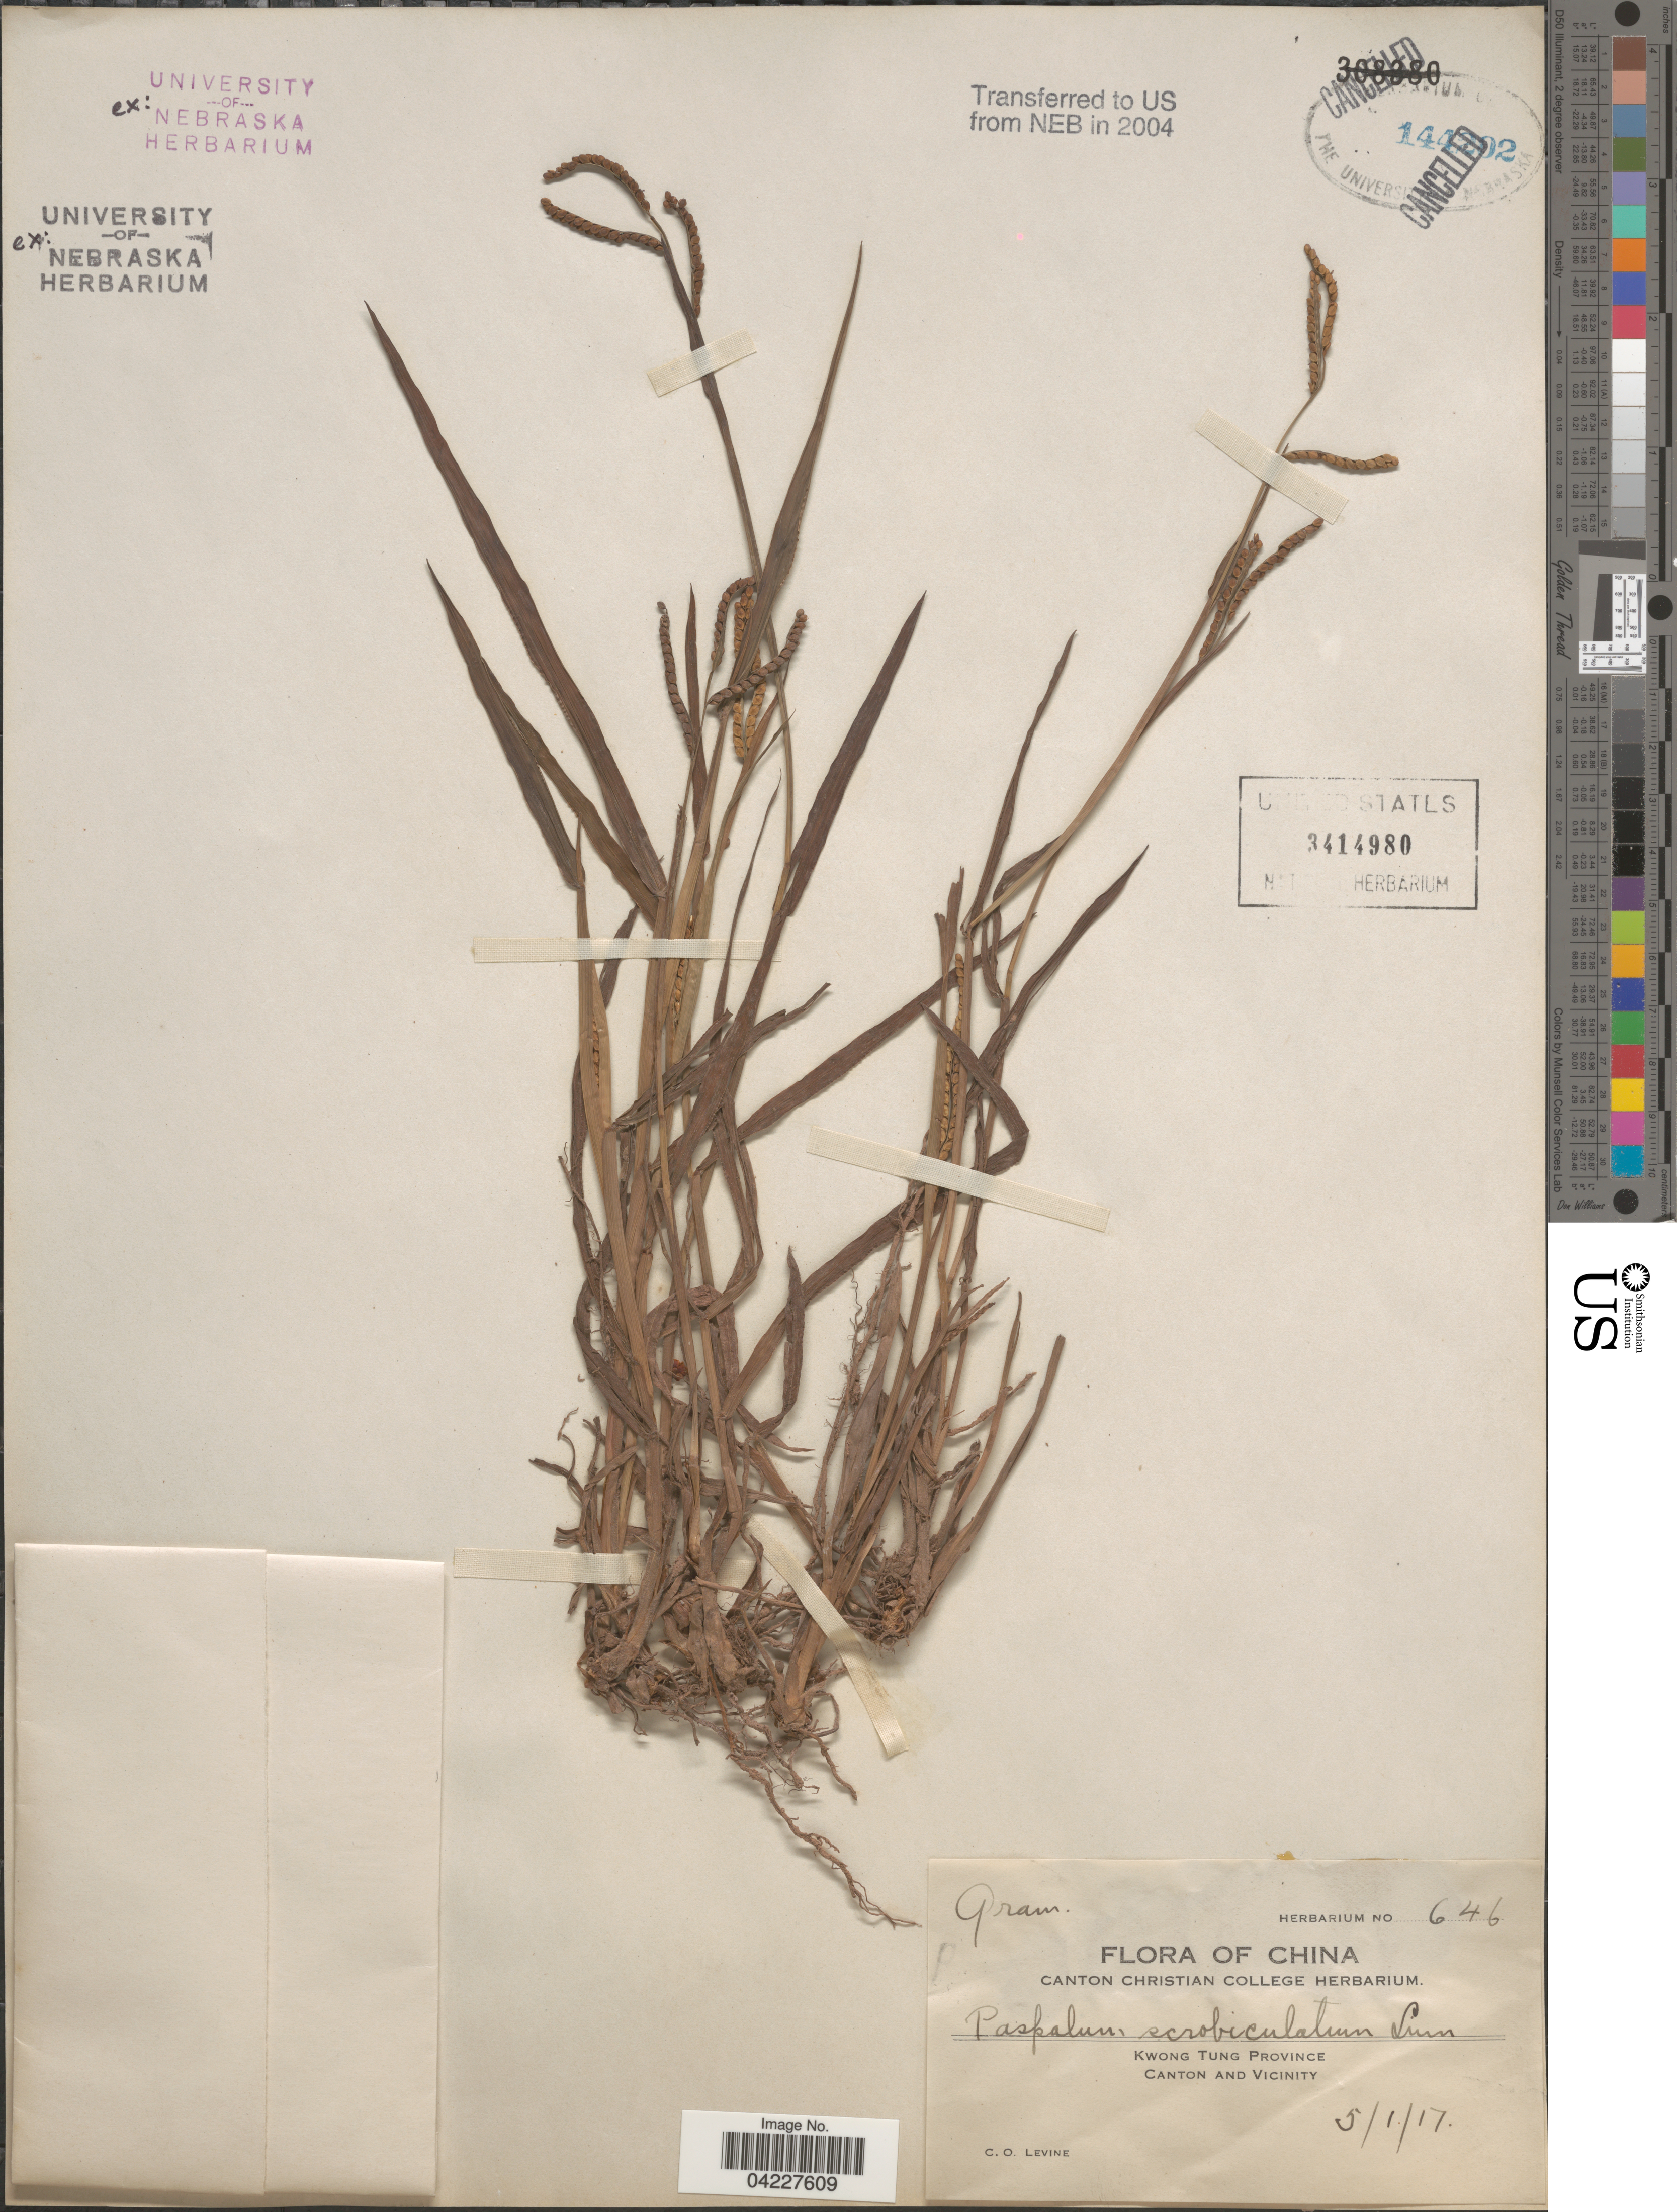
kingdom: Plantae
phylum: Tracheophyta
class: Liliopsida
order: Poales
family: Poaceae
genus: Paspalum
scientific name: Paspalum scrobiculatum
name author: L.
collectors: C. O. Levine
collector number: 646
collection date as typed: Transcribed d/m/y: 5/1/17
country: China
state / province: Guangdong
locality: Kwong Tung Province. Canton And Vicinity.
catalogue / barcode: US 3414980